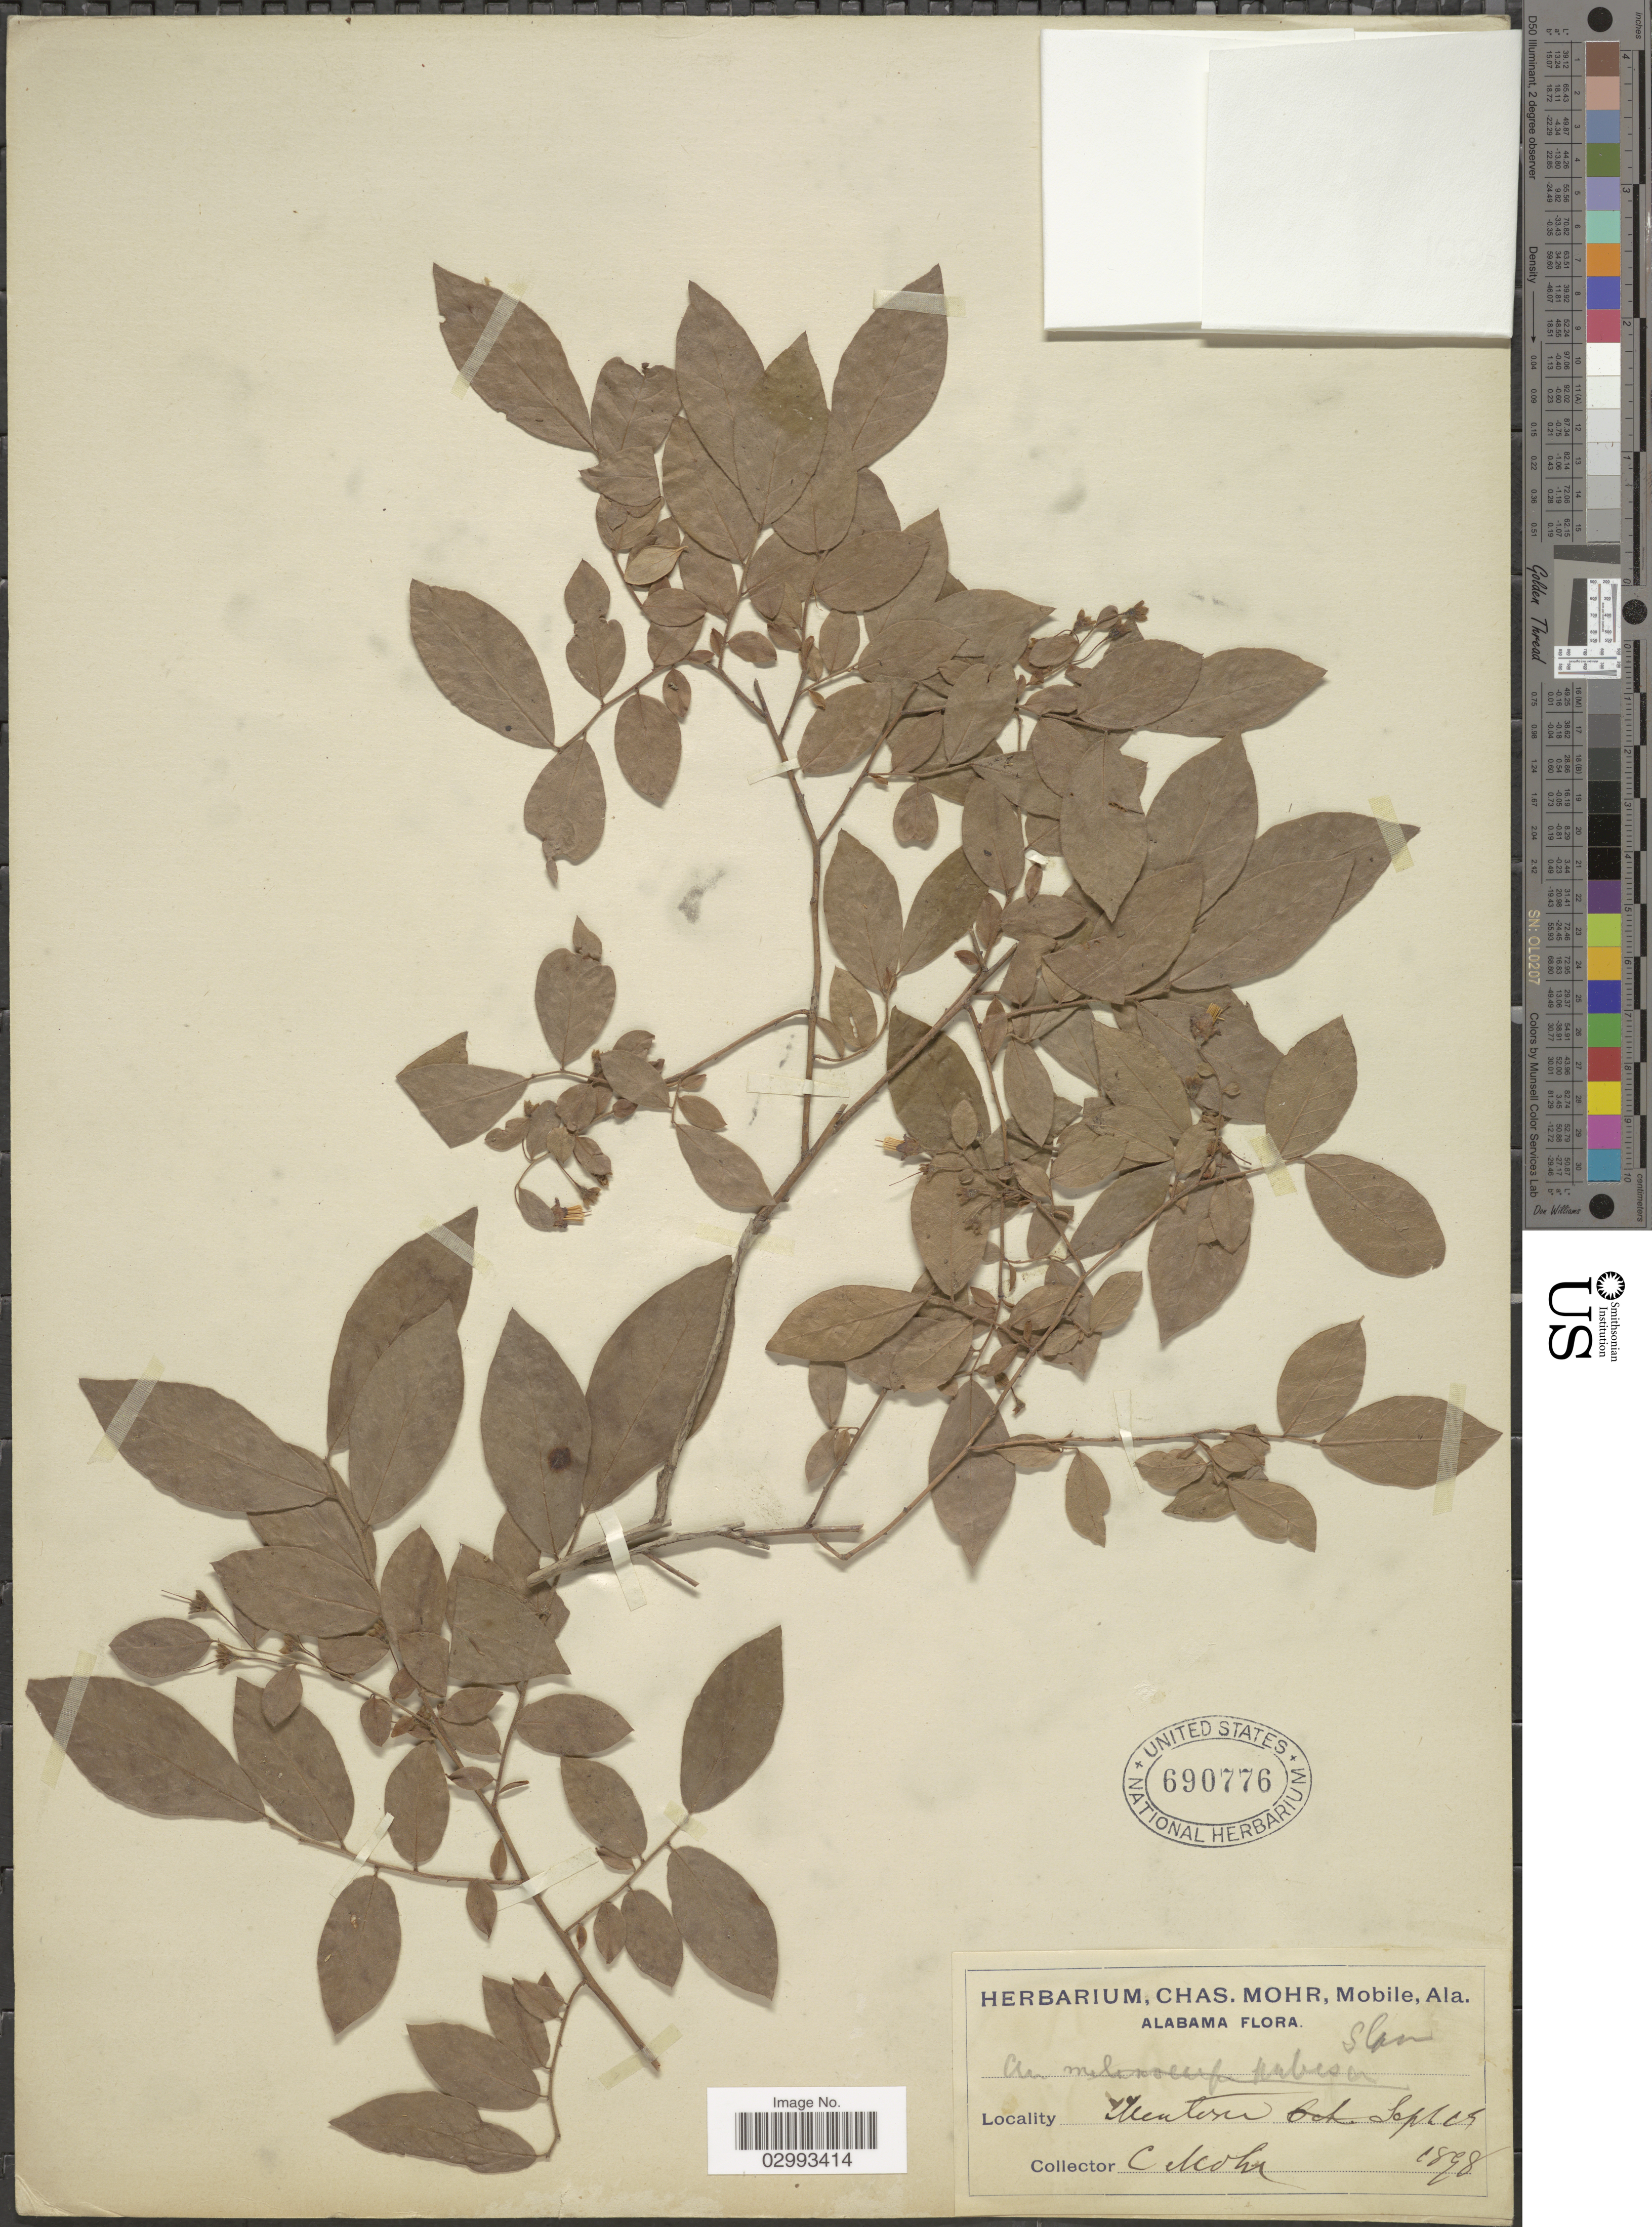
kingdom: Plantae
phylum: Tracheophyta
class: Magnoliopsida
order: Ericales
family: Ericaceae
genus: Polycodium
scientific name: Polycodium stamineum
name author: (L.) Greene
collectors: Mohr, C. T. (herbarium)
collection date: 1898-09-25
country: United States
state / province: Alabama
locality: Allenton.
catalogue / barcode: US 690776